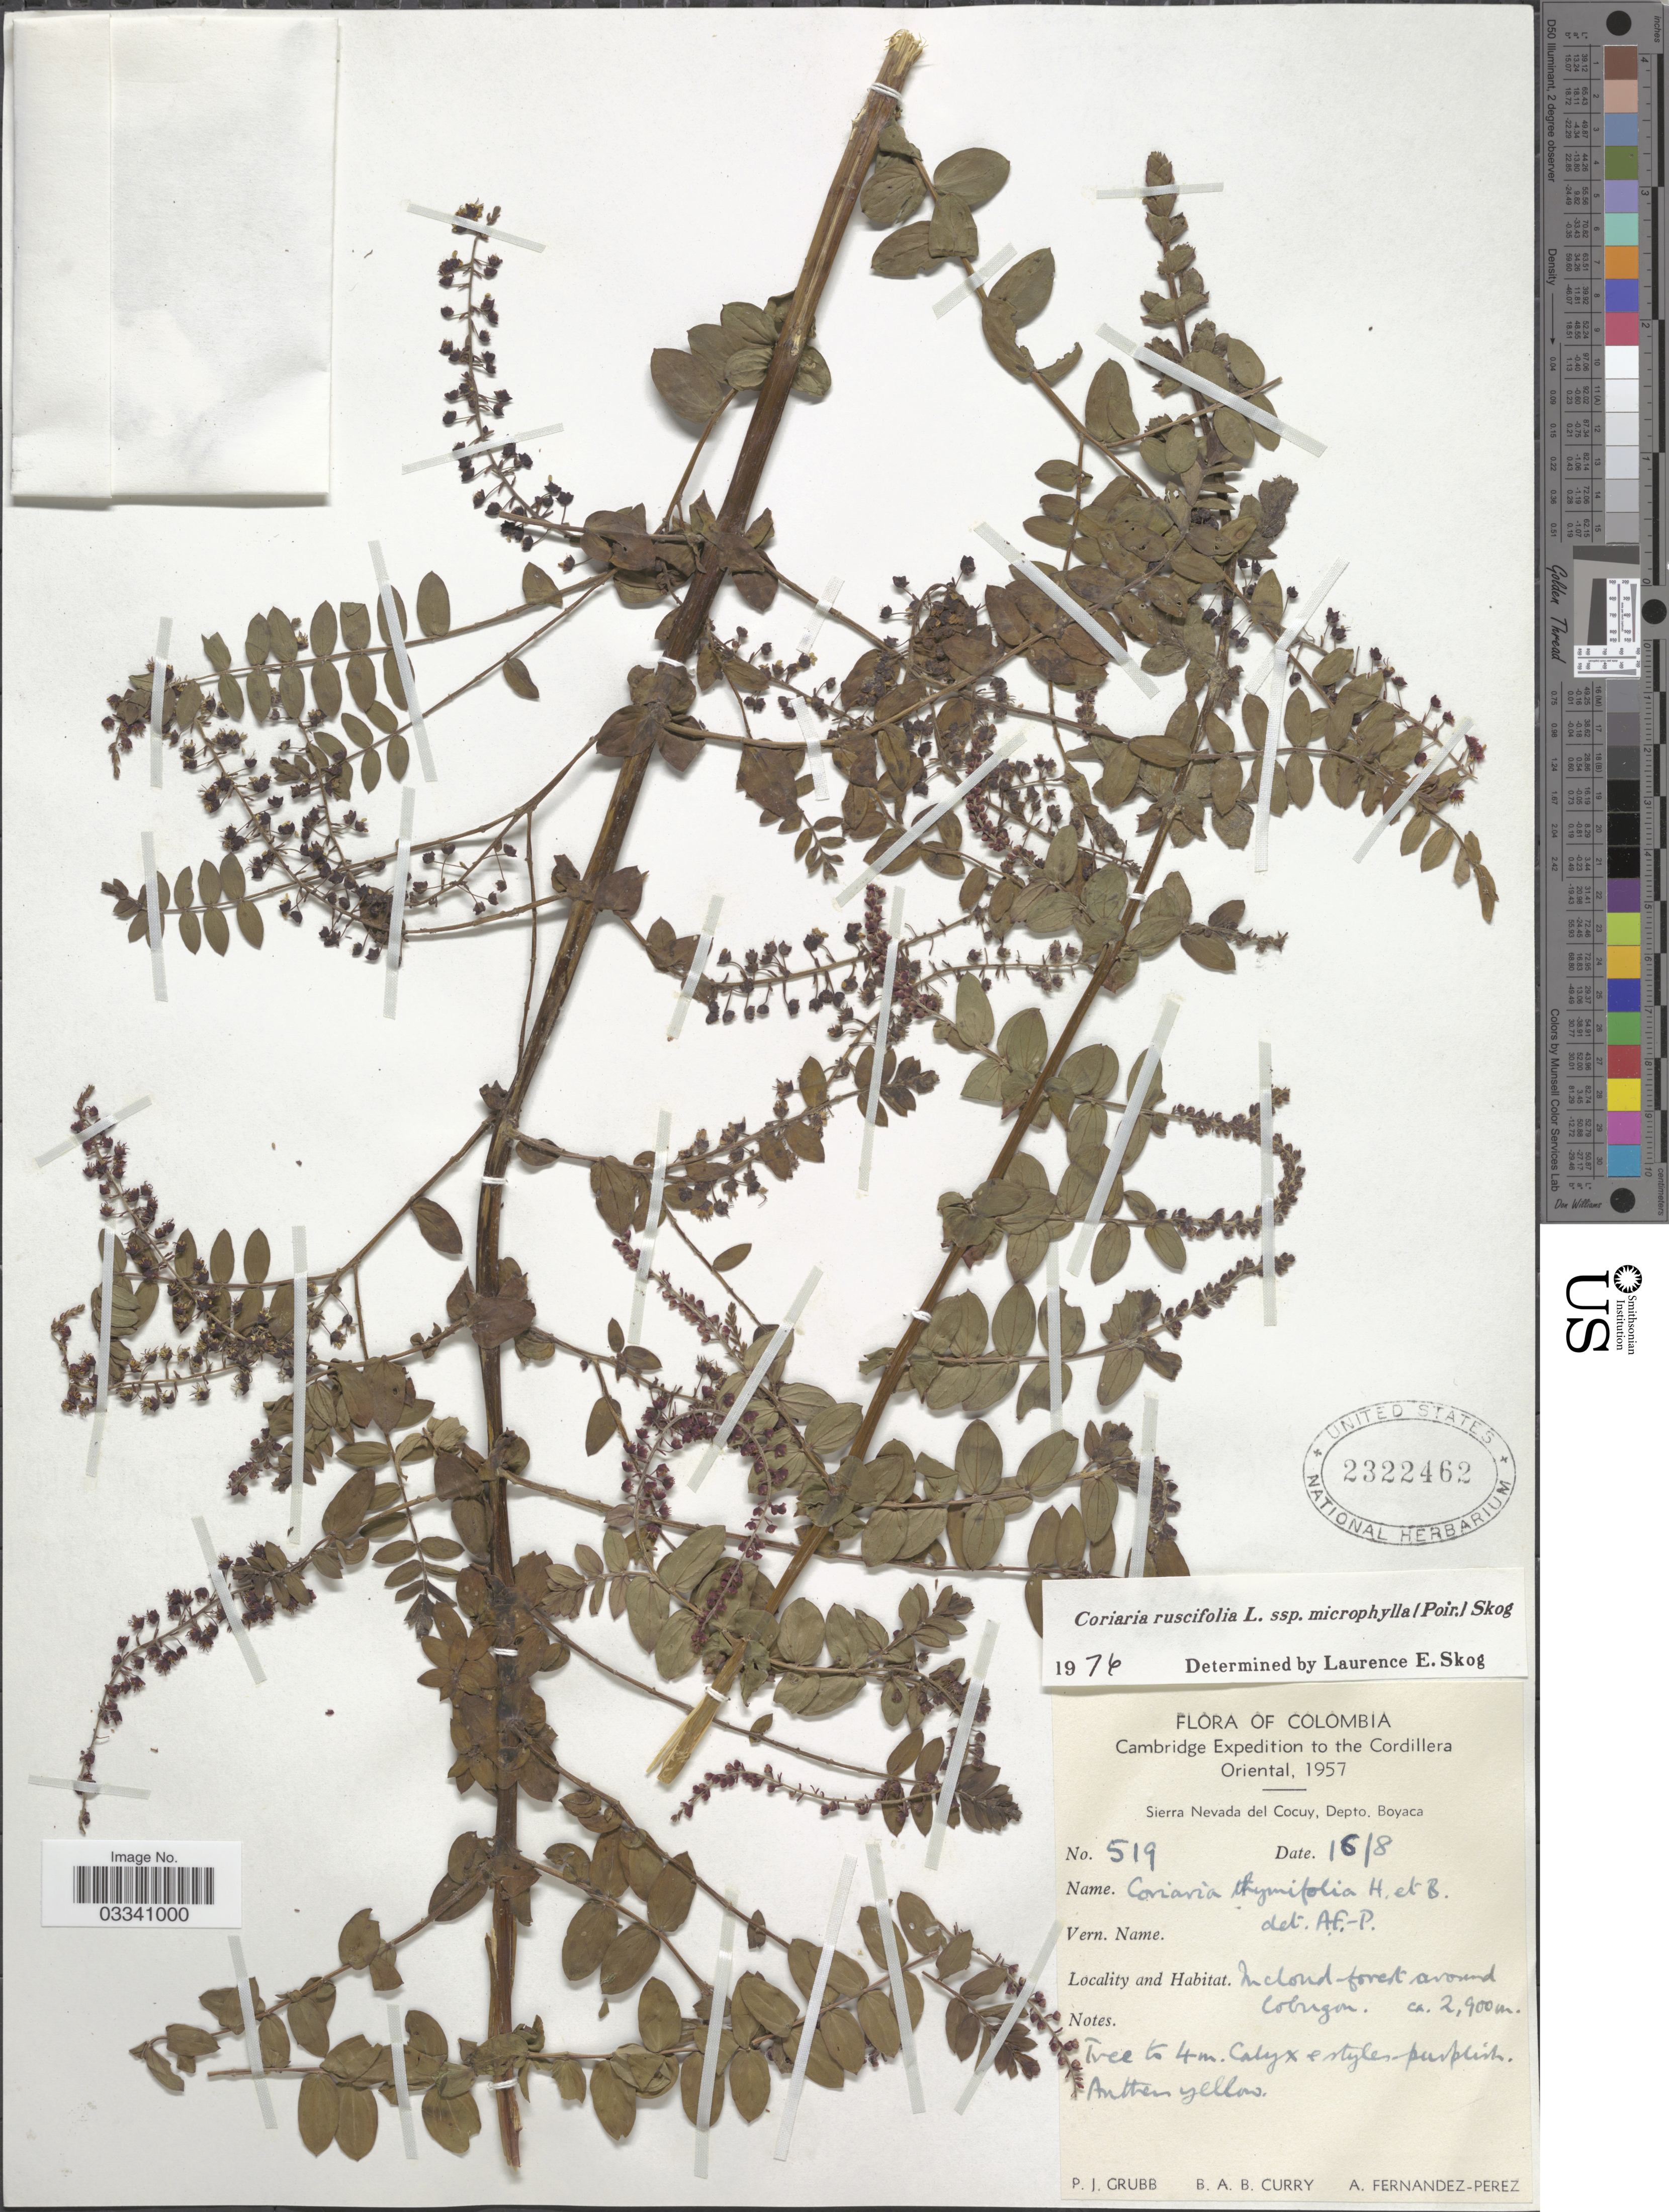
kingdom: Plantae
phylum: Tracheophyta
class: Magnoliopsida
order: Cucurbitales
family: Coriariaceae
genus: Coriaria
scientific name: Coriaria ruscifolia subsp. microphylla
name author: (Poir.) L.E. Skog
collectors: P. J. Grubb, B. A. B. Curry & A. Fernández-Pérez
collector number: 519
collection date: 1957-08-16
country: Colombia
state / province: Boyacá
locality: Cordillera Oriental, Sierra del Cocuy, Depto. Boyaca, In cloud forest around Cobugon.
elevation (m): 2900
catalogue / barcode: US 2322462